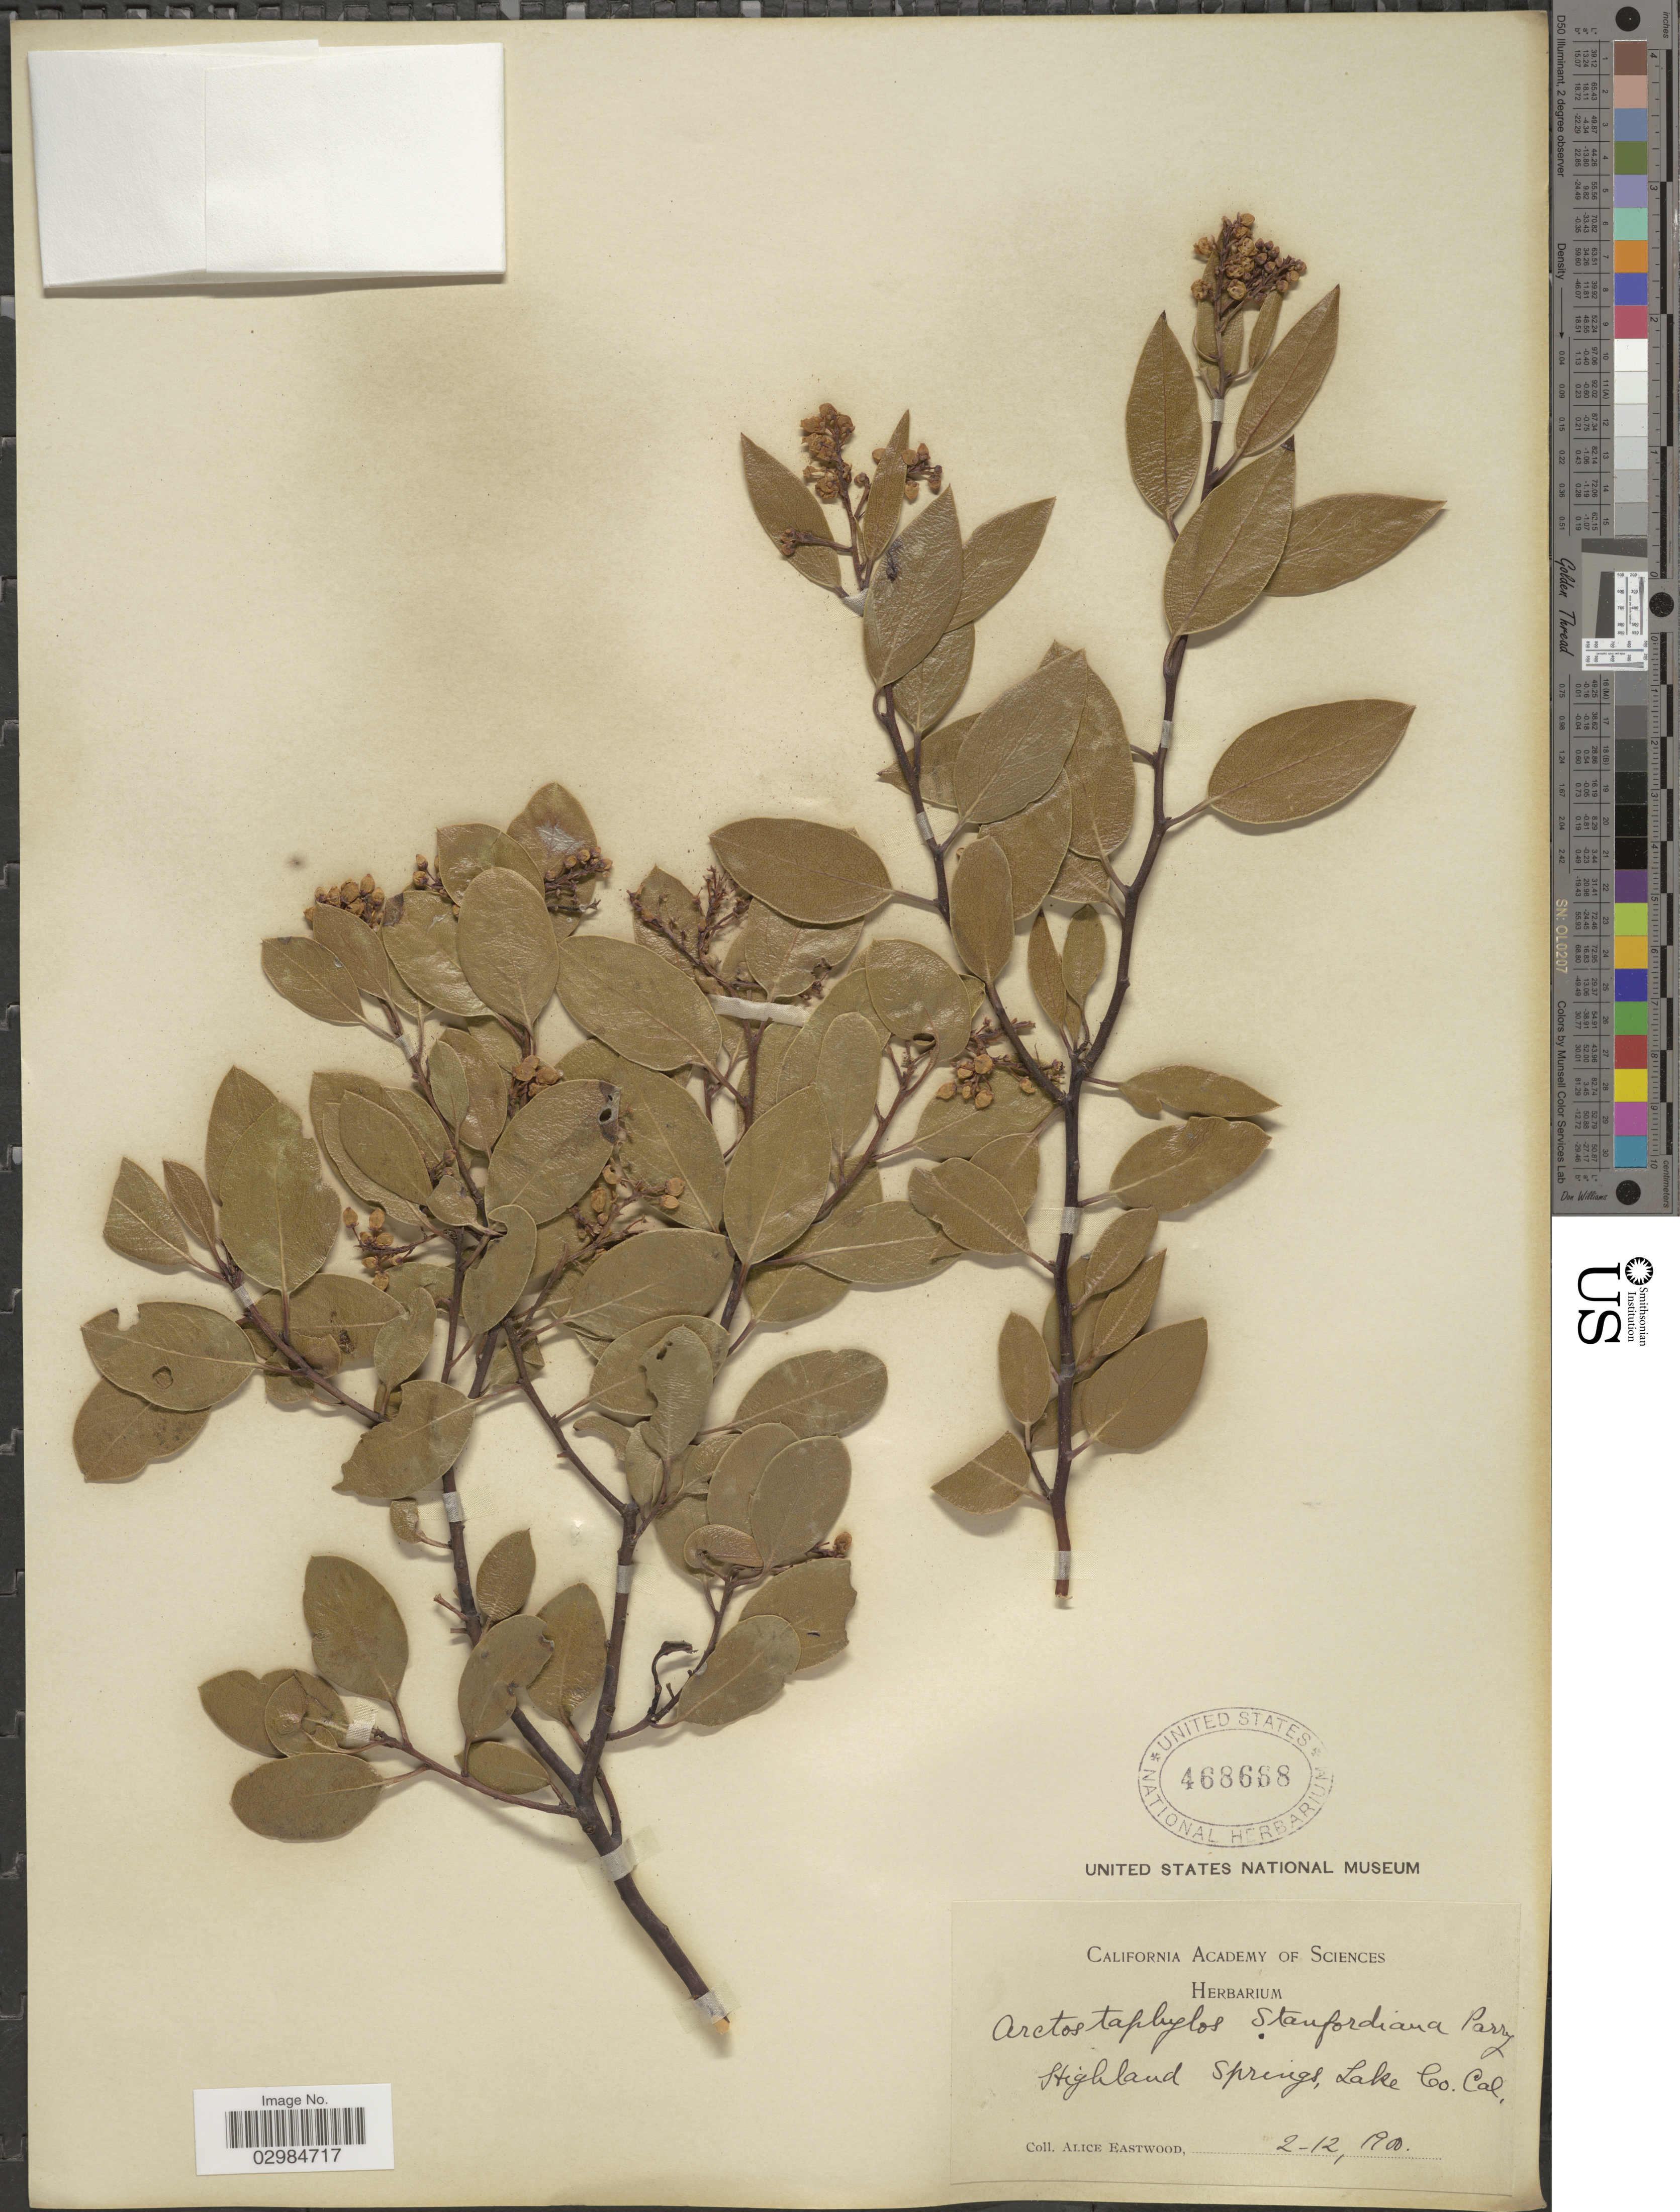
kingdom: Plantae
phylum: Tracheophyta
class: Magnoliopsida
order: Ericales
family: Ericaceae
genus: Arctostaphylos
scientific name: Arctostaphylos stanfordiana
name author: Parry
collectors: A. Eastwood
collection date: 1900-02-12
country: United States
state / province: California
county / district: Lake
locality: Highland Springs, Lake Co, Cal.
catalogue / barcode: US 468668